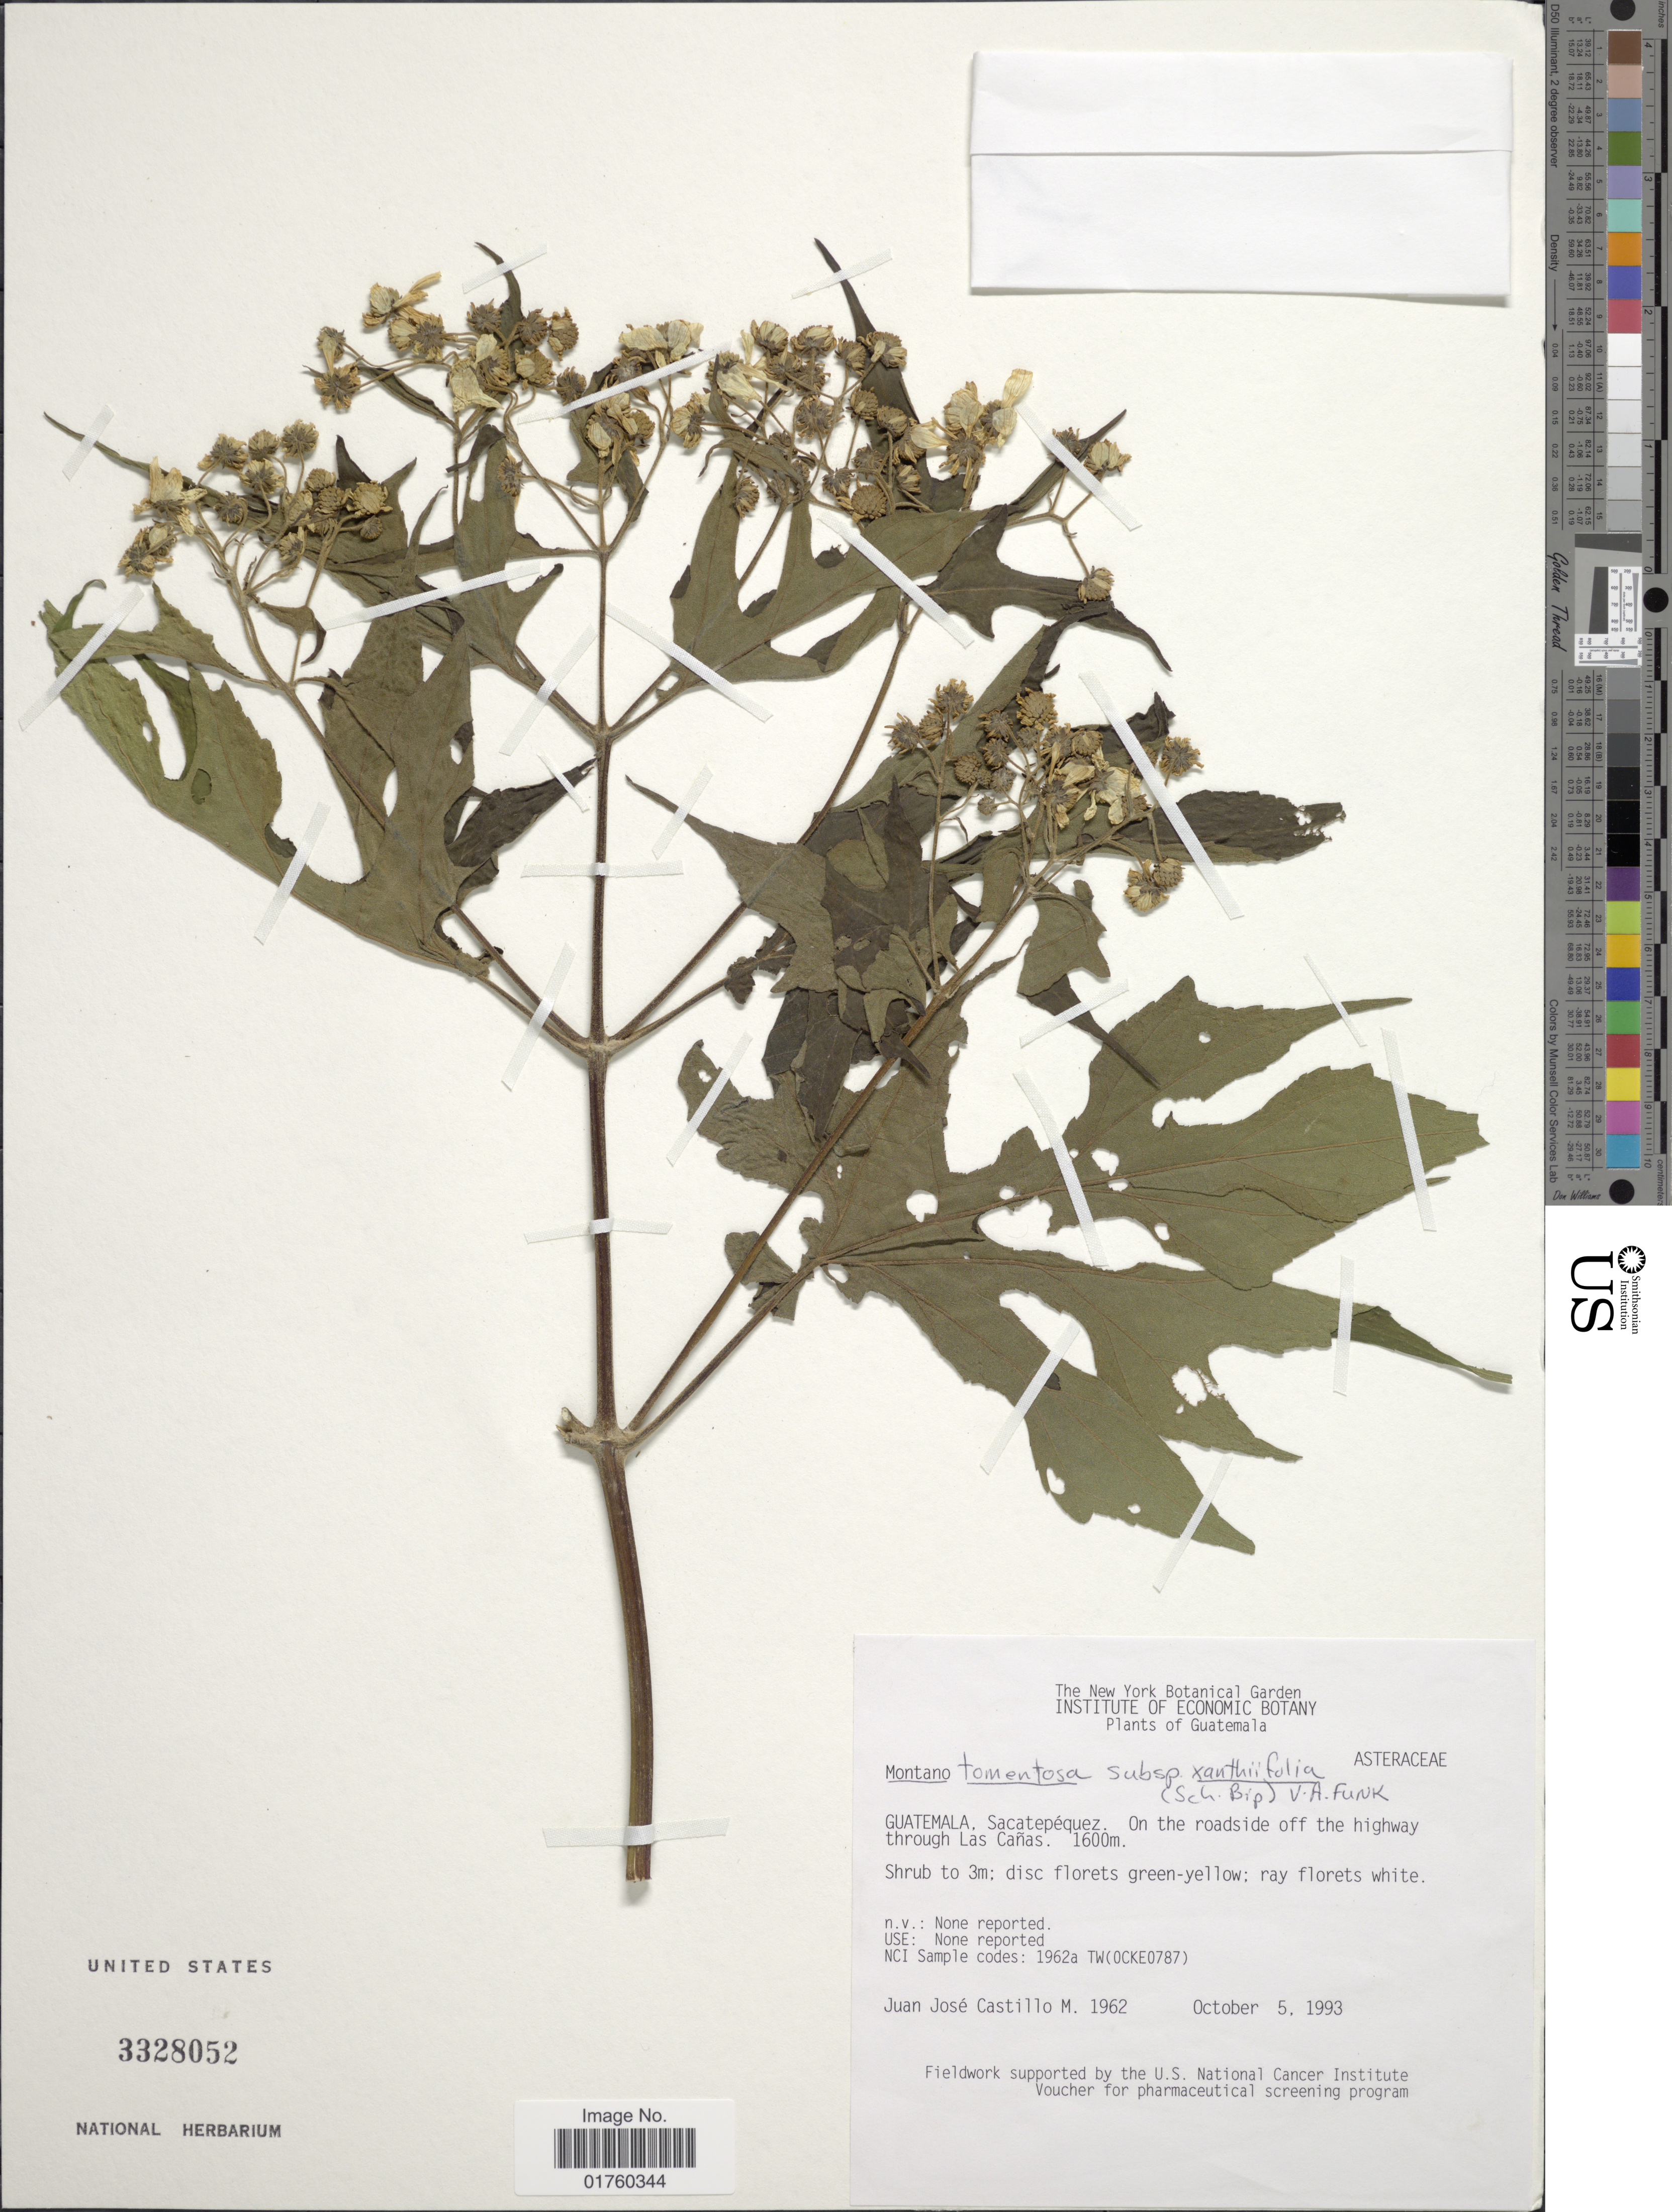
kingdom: Plantae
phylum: Tracheophyta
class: Magnoliopsida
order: Asterales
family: Asteraceae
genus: Montanoa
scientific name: Montanoa tomentosa subsp. xanthiifolia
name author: (Sch. Bip. in C. Koch) V.A. Funk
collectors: J. Castillo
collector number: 1962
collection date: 1993-10-05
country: Guatemala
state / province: Sacatepéquez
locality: On the roadside off the highwat through Las Cañas.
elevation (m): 1600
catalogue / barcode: US 3328052